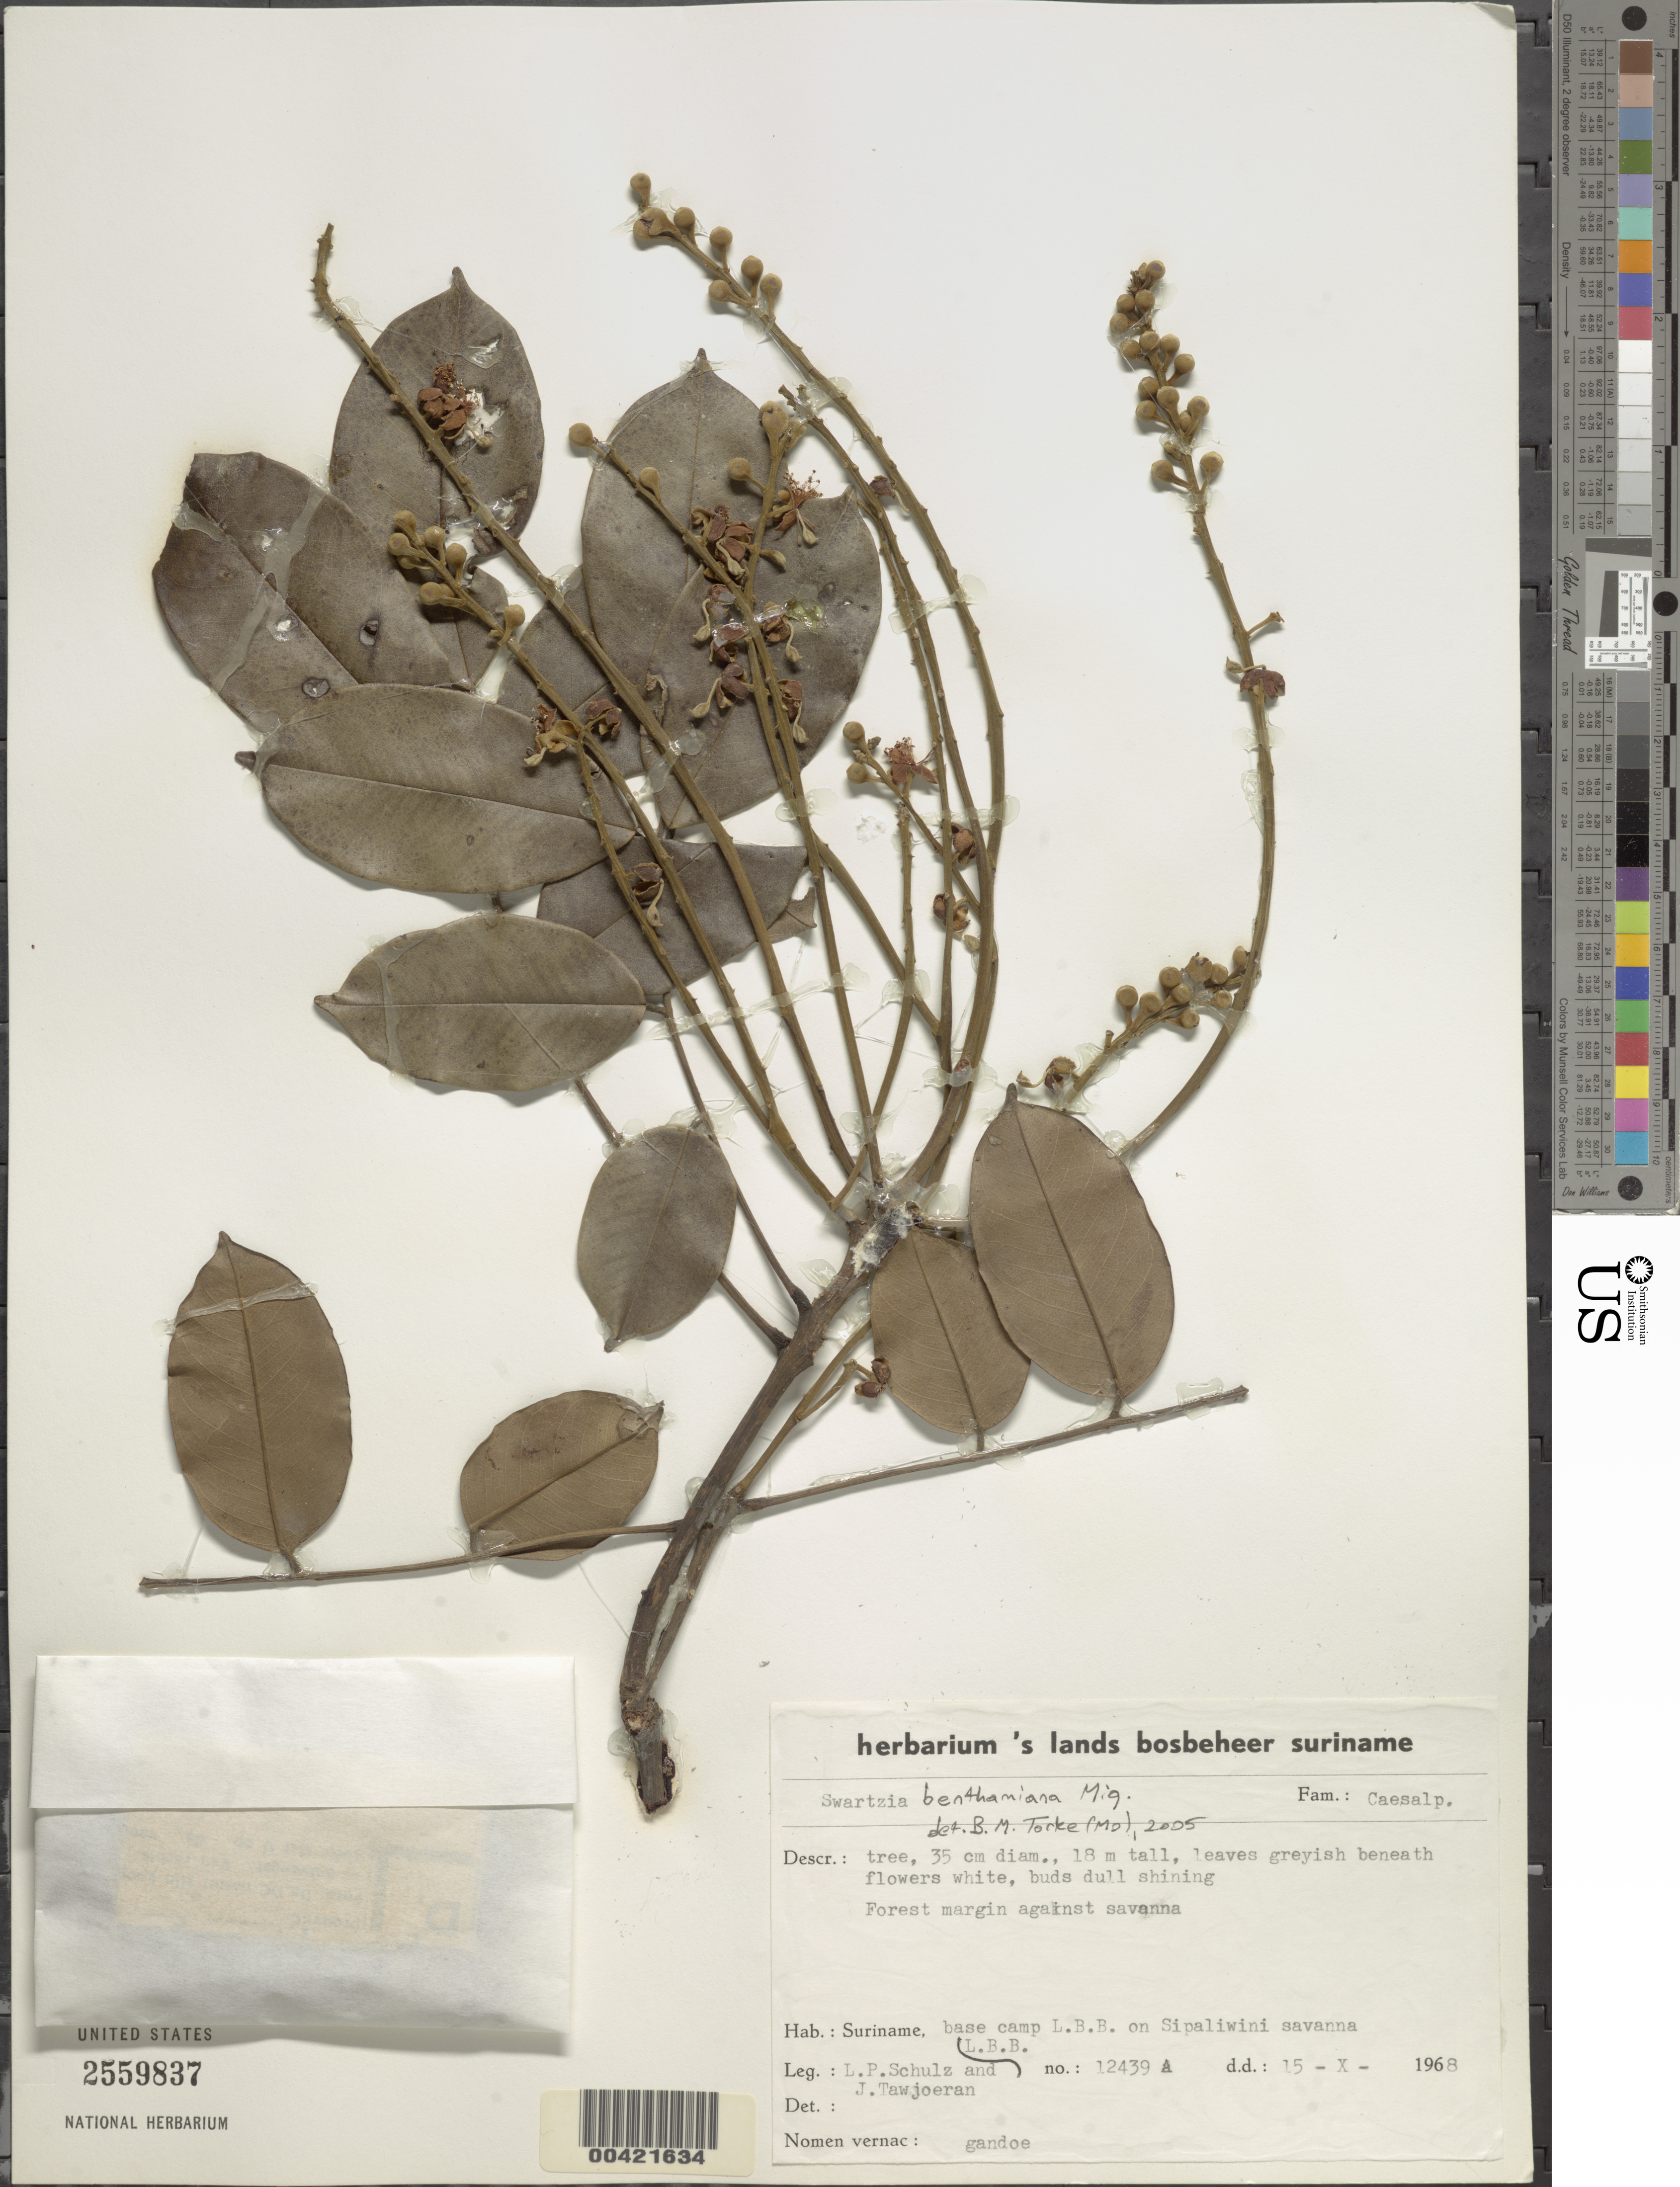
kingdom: Plantae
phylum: Tracheophyta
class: Magnoliopsida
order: Fabales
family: Fabaceae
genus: Swartzia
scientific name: Swartzia benthamiana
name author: Miq.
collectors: L. P. Schulz & J. Tawjoeran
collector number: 12439 A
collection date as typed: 15 Oct 1968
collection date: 1968-10-15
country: Suriname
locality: Sipaliwini savanna l.b.b., base camp l.b.b. on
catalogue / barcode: US 2559837